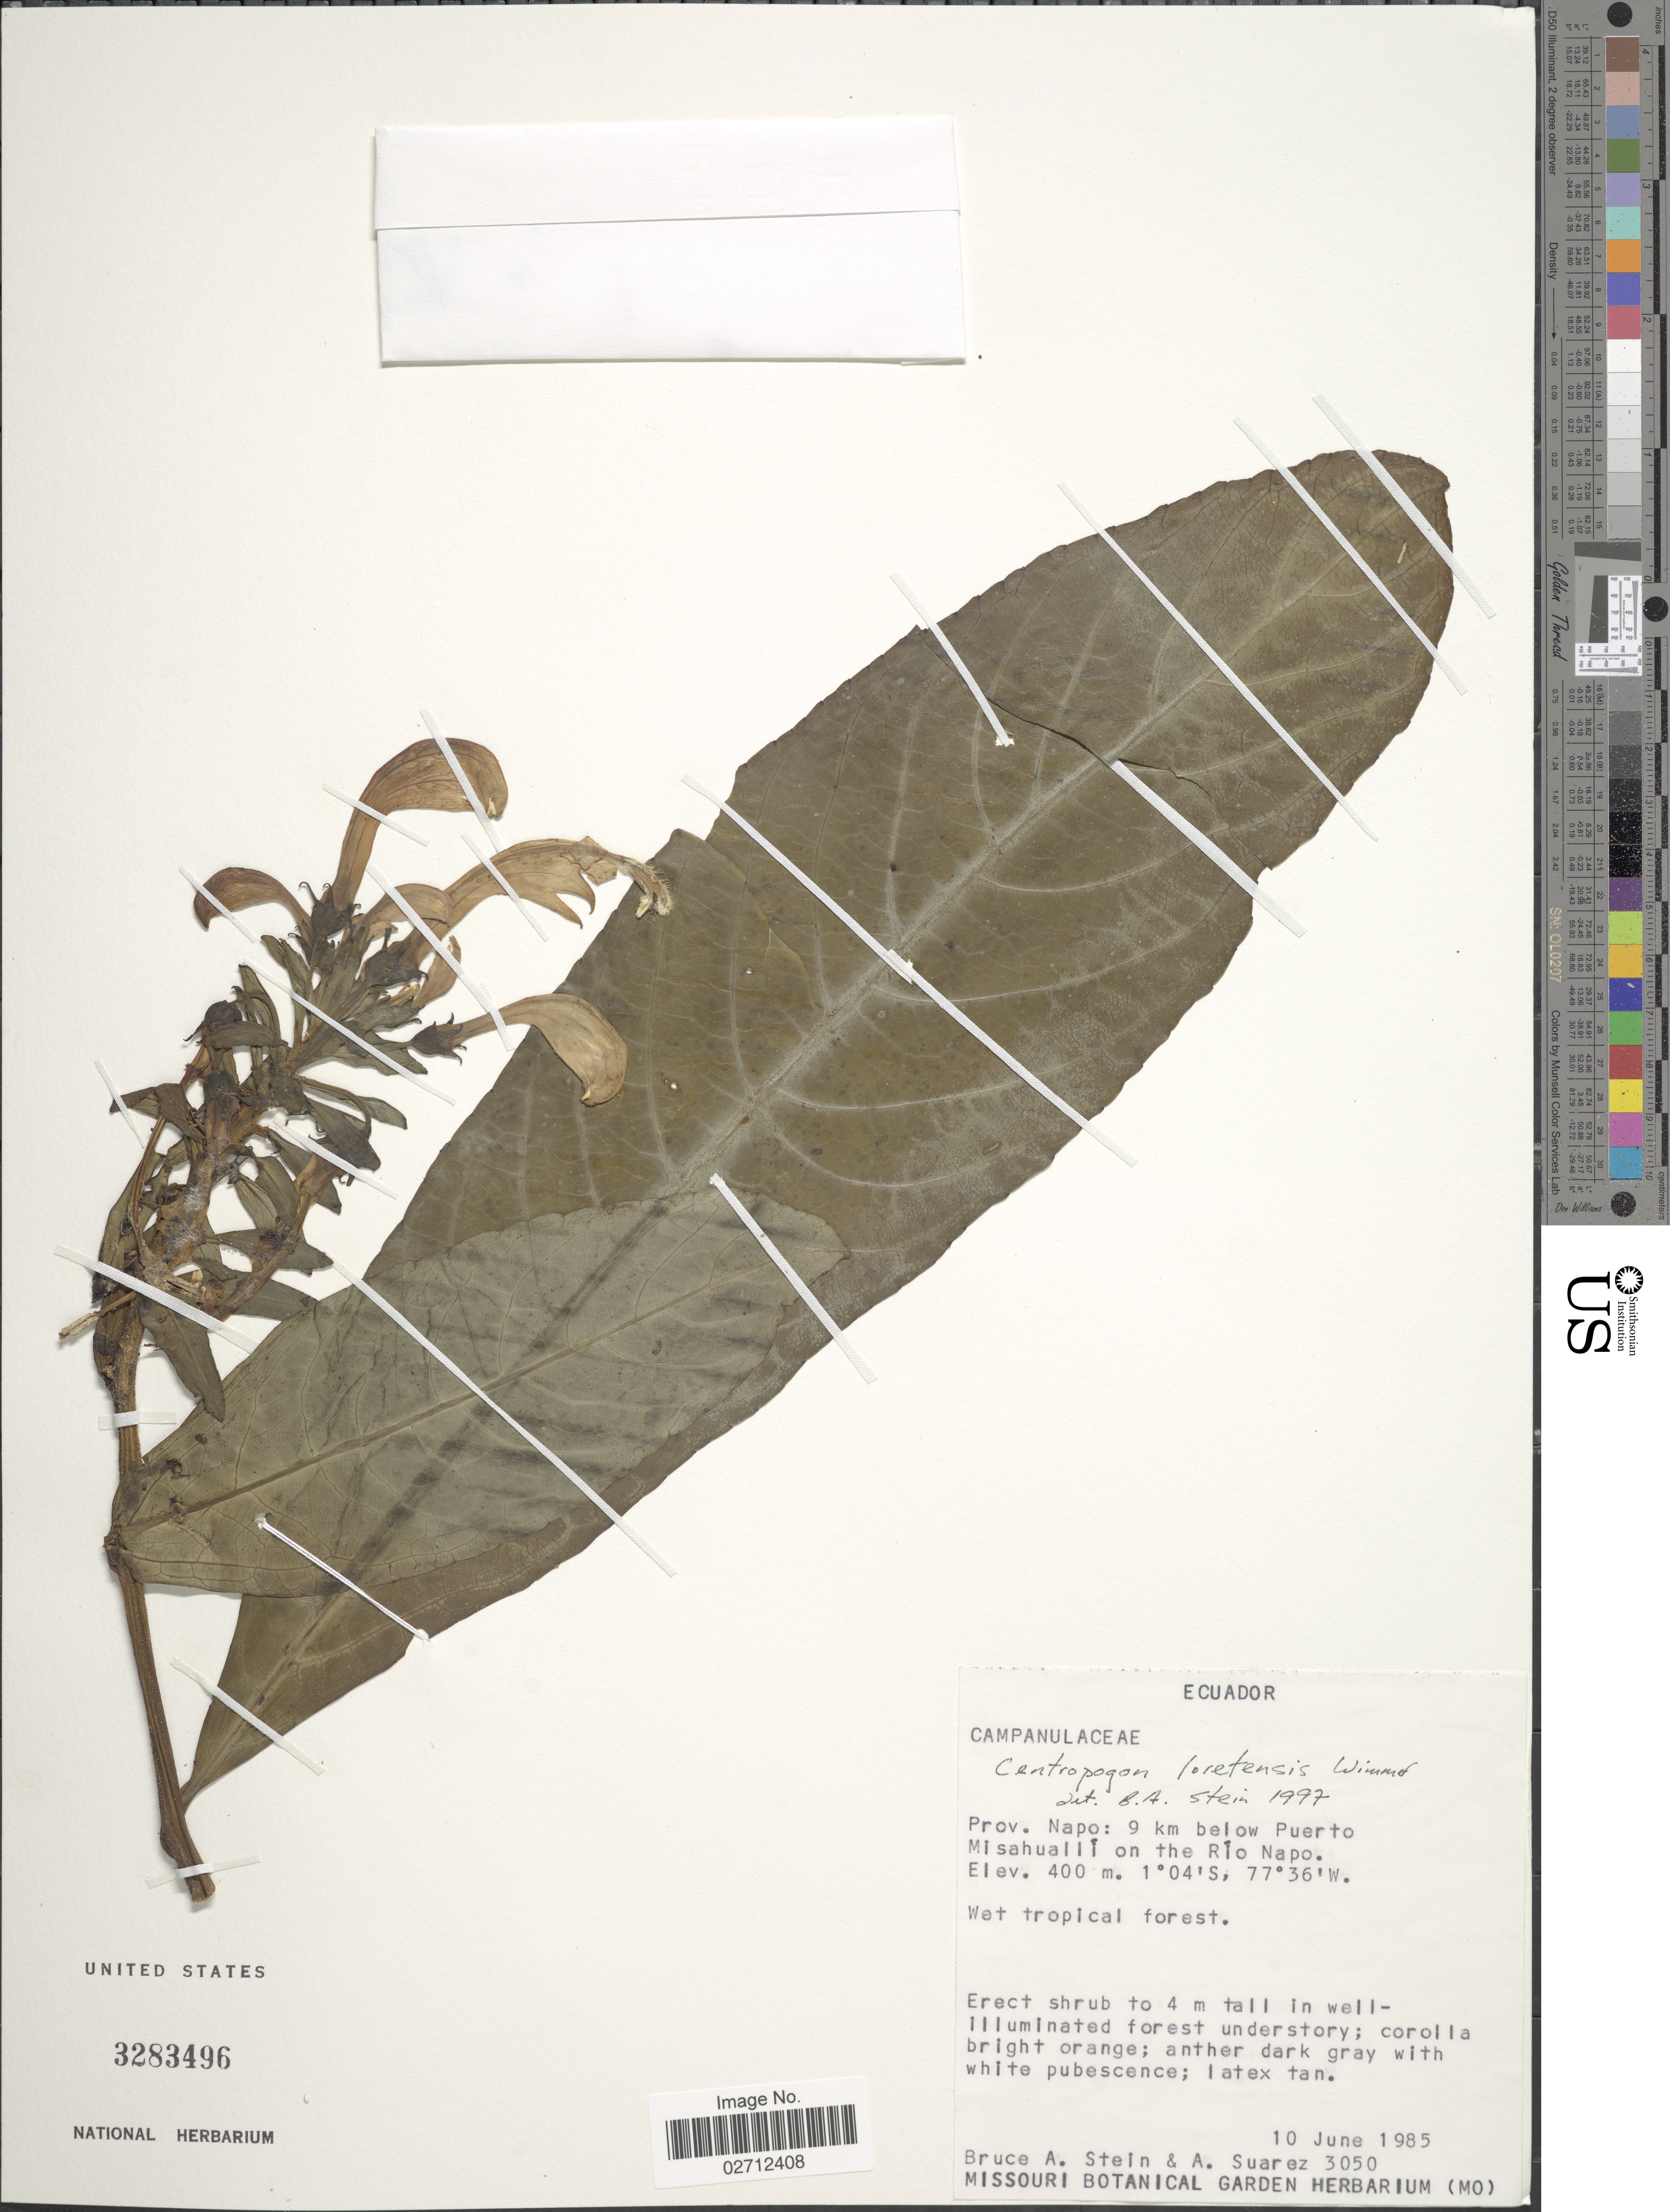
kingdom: Plantae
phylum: Tracheophyta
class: Magnoliopsida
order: Asterales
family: Campanulaceae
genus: Centropogon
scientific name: Centropogon loretensis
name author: E. Wimm.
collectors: B. A. Stein & A. Suarez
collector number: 3050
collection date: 1985-06-10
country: Ecuador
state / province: Napo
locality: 9 km below Puerto Misahuallí on the Río Napo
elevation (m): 400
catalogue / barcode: US 3283496